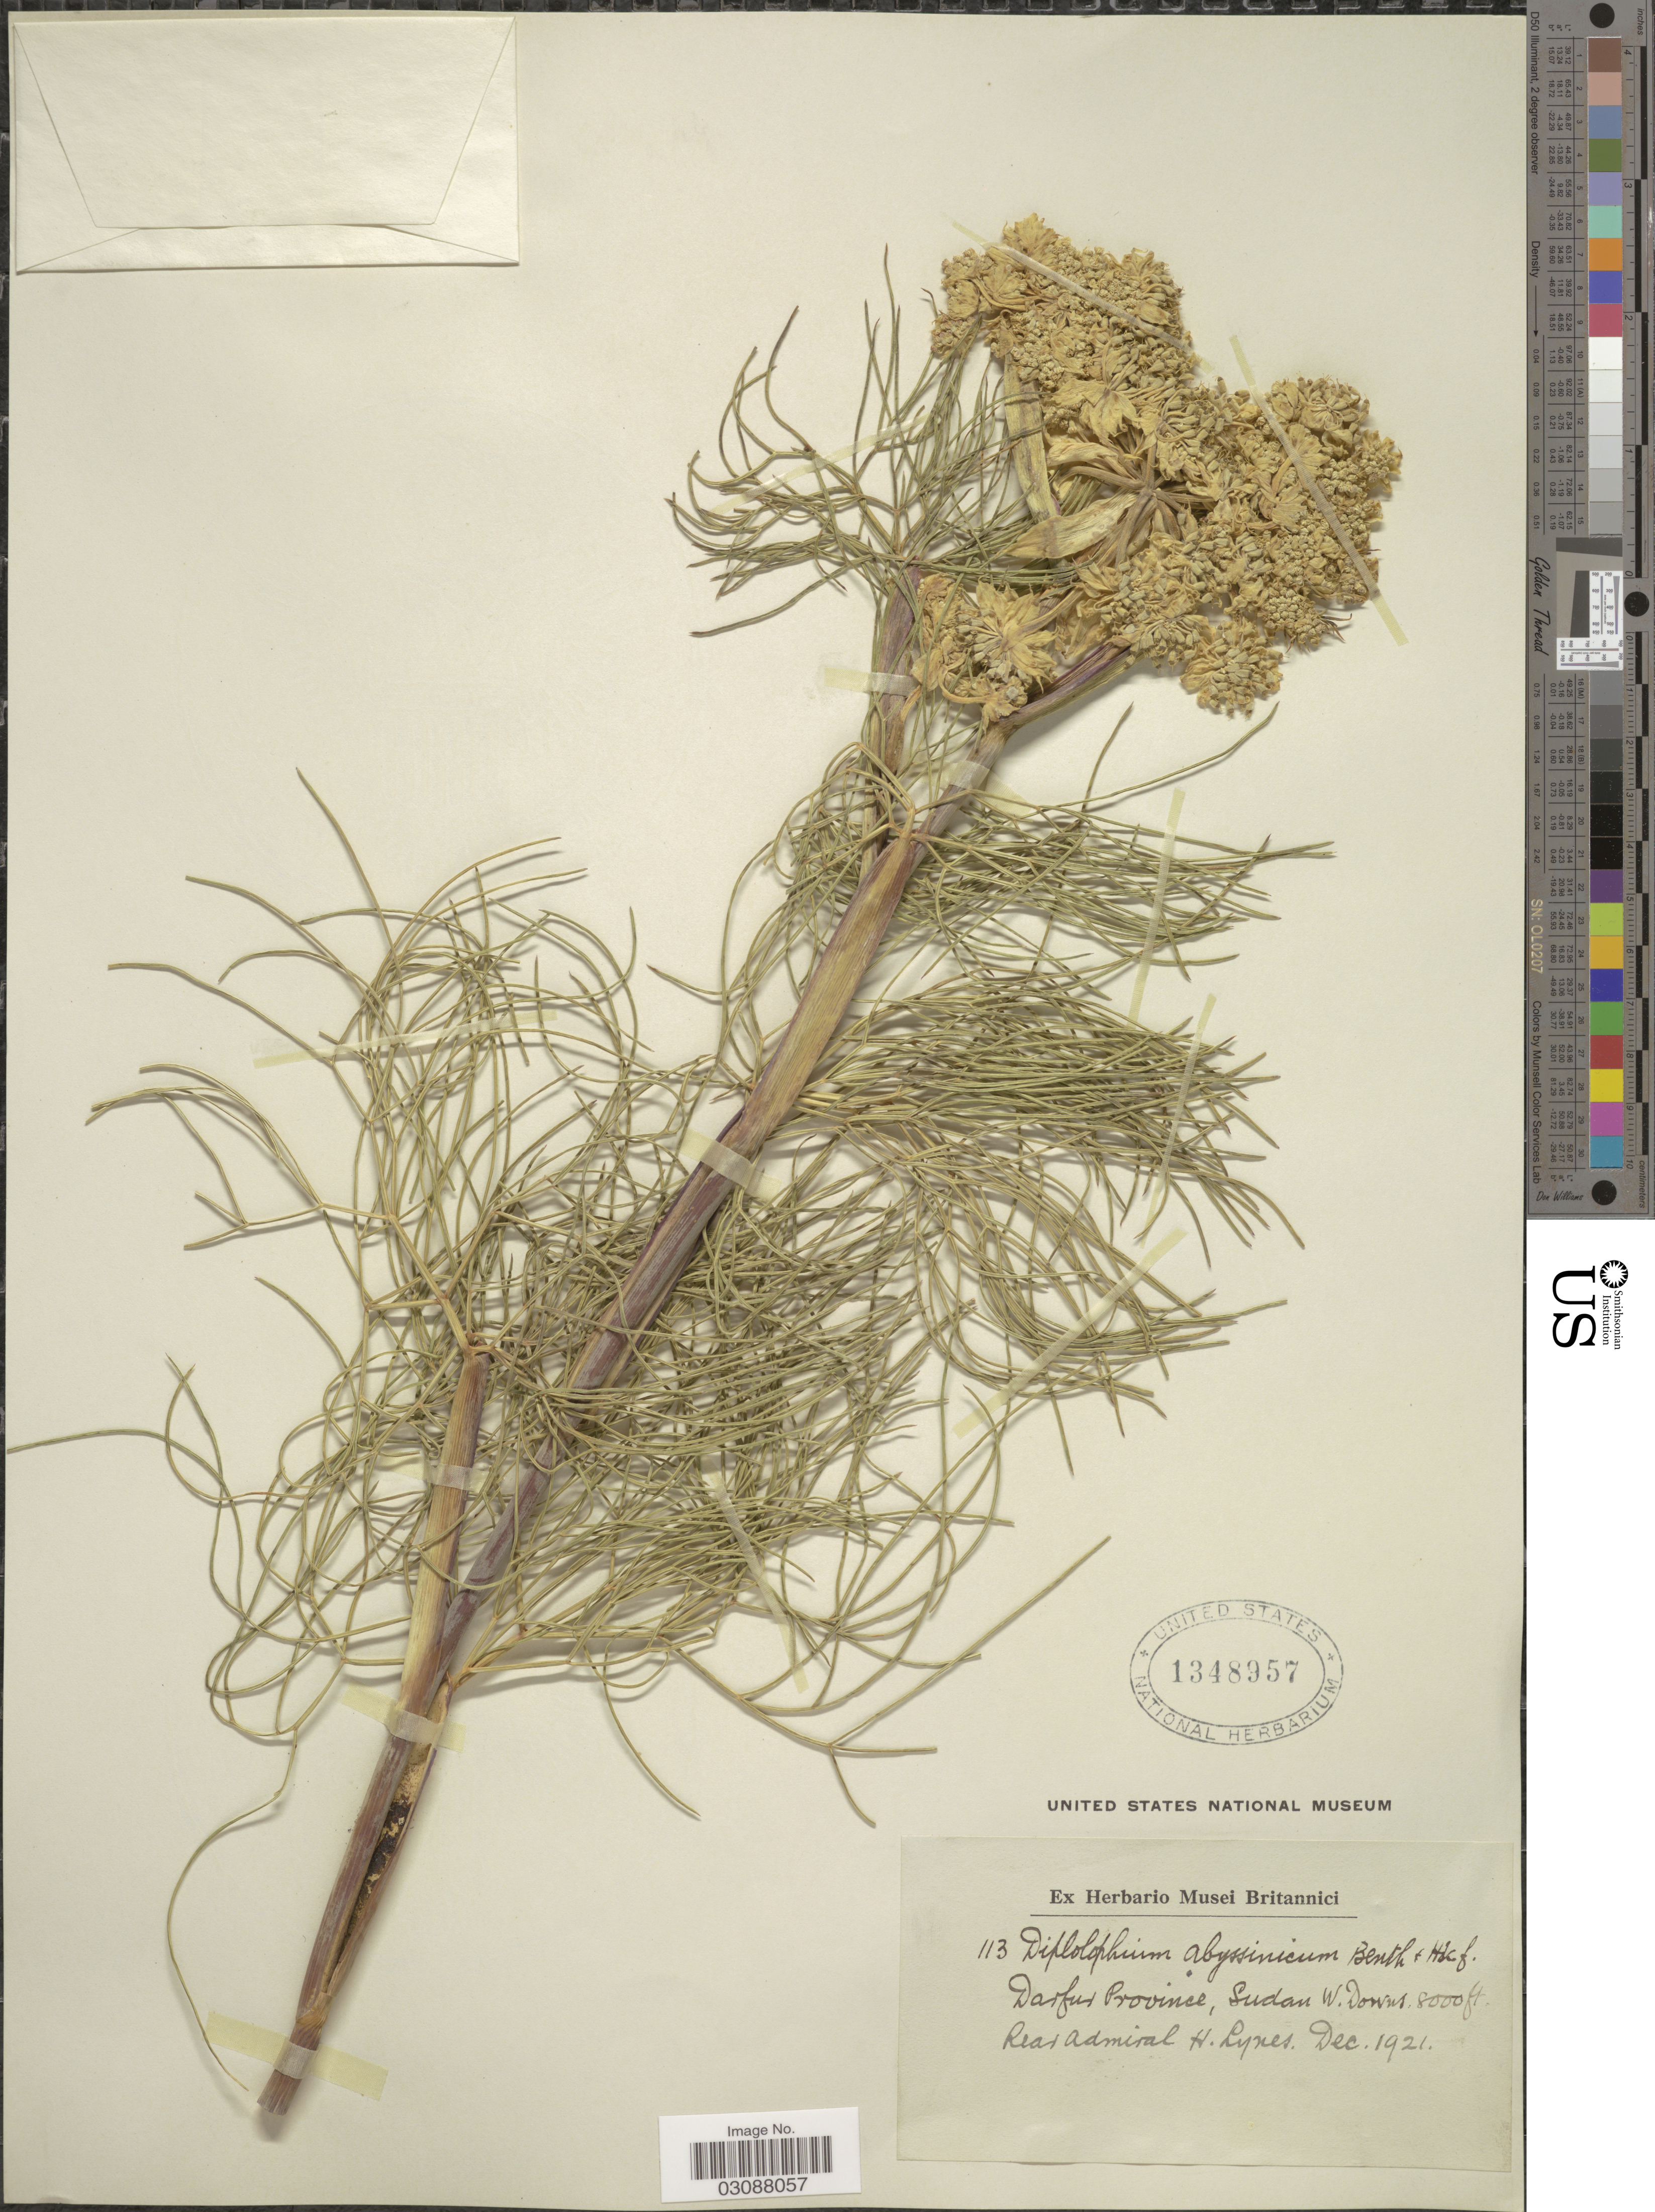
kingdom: Plantae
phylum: Tracheophyta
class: Magnoliopsida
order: Apiales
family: Apiaceae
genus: Diplolophium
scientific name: Diplolophium abyssinicum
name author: (Hochst. ex A. Rich.) Benth. & Hook. f.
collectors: H. Lynes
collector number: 113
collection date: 1921-12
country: Sudan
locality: Darfur Province, W. Dowus.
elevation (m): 2438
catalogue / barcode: US 1348957